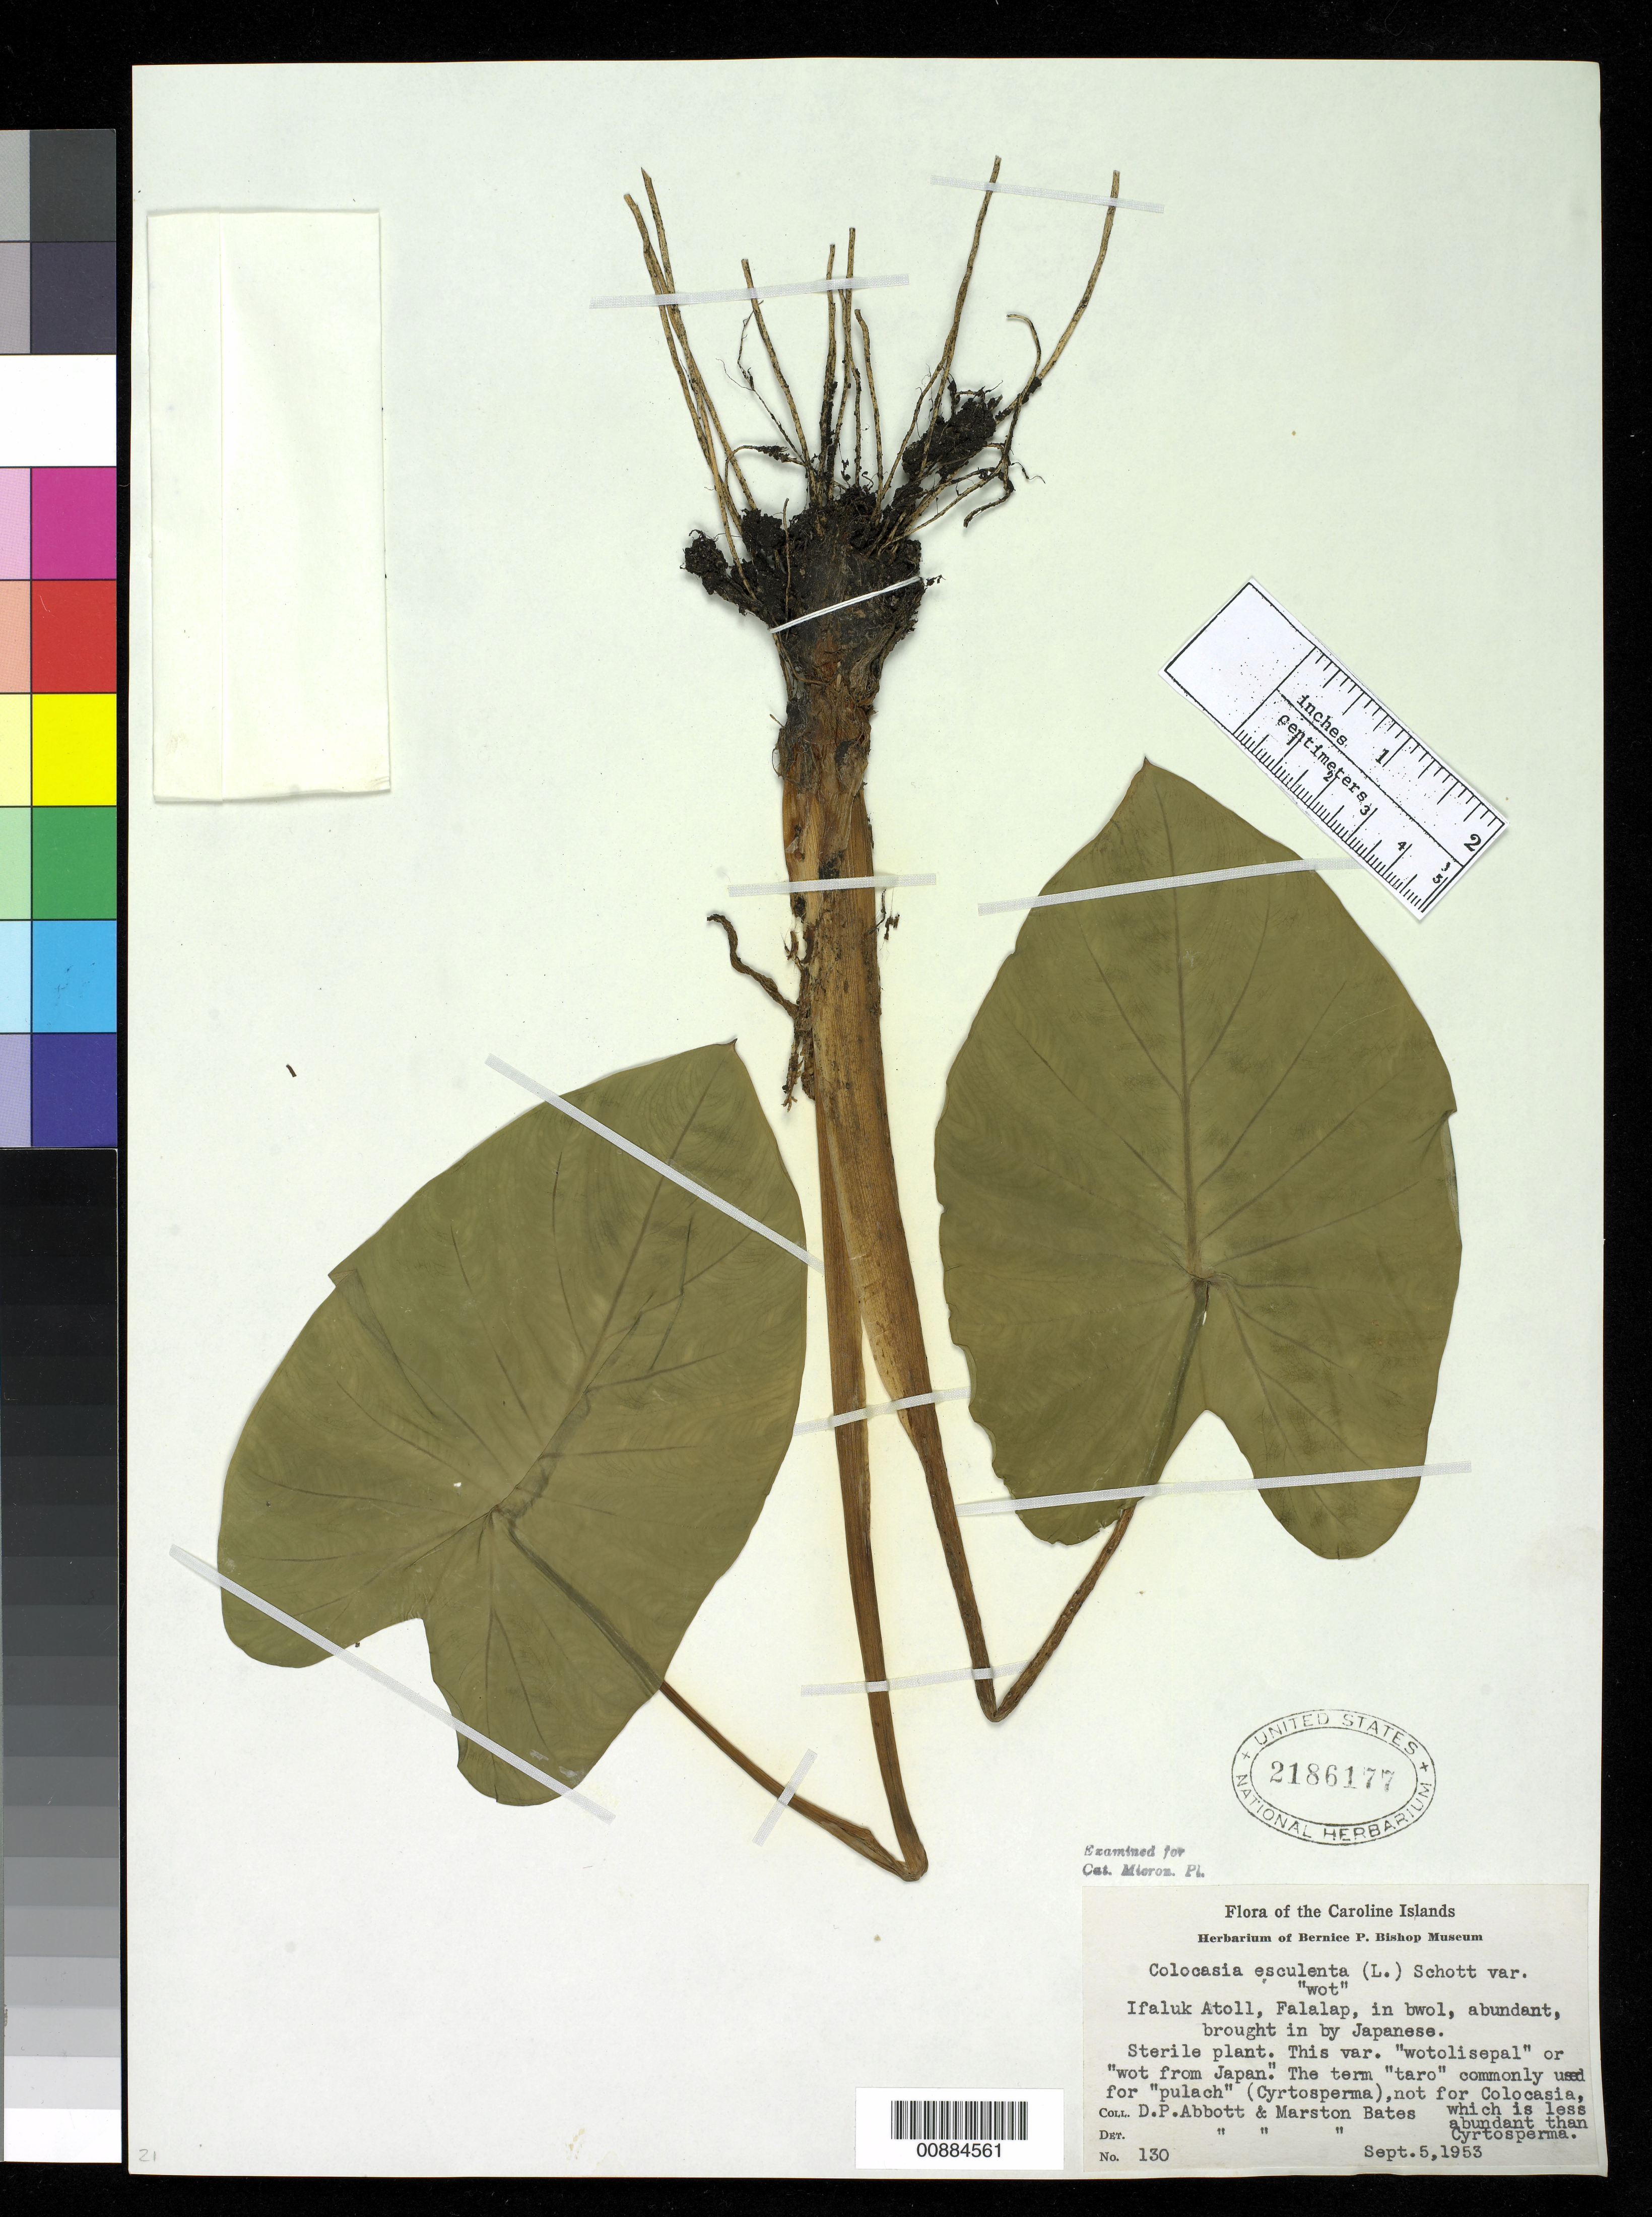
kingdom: Plantae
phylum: Tracheophyta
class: Liliopsida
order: Alismatales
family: Araceae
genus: Colocasia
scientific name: Colocasia esculenta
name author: (L.) Schott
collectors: D. P. Abbott & M. Bates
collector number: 130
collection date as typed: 05 Sep 1953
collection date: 1953-09-05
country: Micronesia, Federated States of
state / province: Yap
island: Ifalik (Ifaluk) Atoll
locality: Ifalik Islet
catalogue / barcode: US 2186177